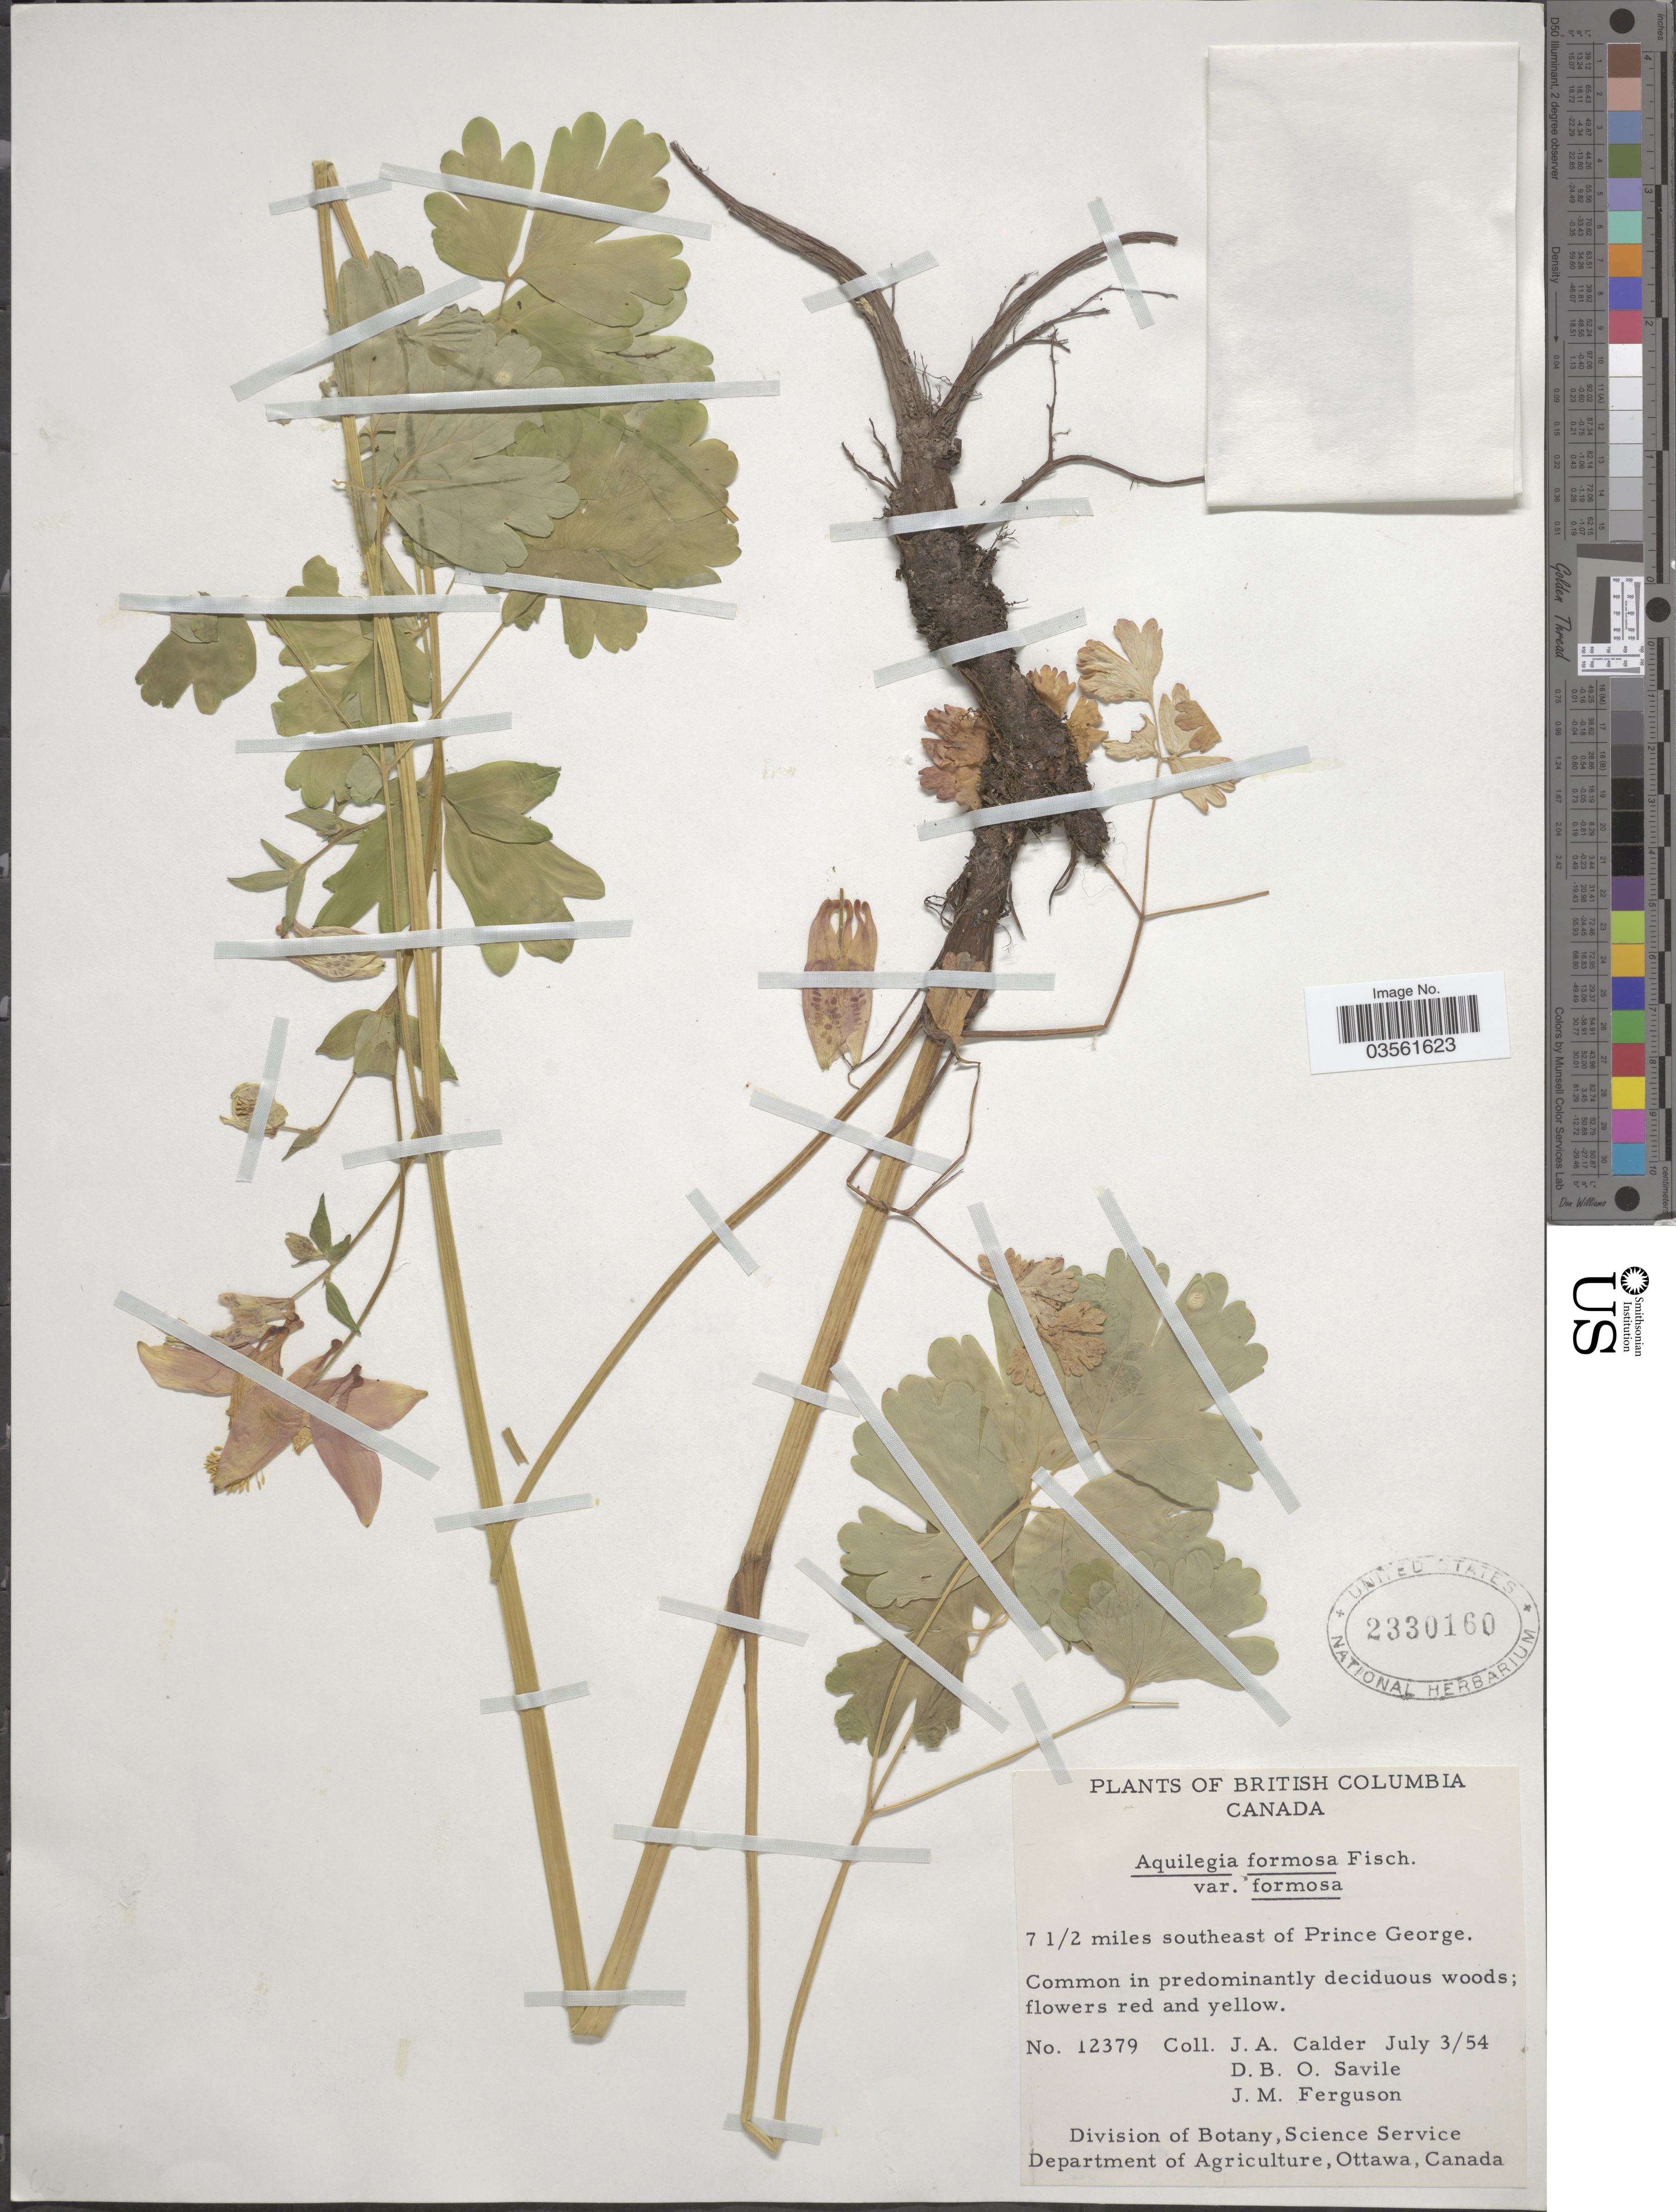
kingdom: Plantae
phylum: Tracheophyta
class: Magnoliopsida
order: Ranunculales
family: Ranunculaceae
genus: Aquilegia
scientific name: Aquilegia formosa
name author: Fisch. ex DC.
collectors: J. A. Calder, D. Savile & J. M. Ferguson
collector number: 12379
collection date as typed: Transcribed d/m/y: 3/7/54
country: Canada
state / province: British Columbia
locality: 7 ½ miles southeast of Prince George.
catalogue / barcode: US 2330160